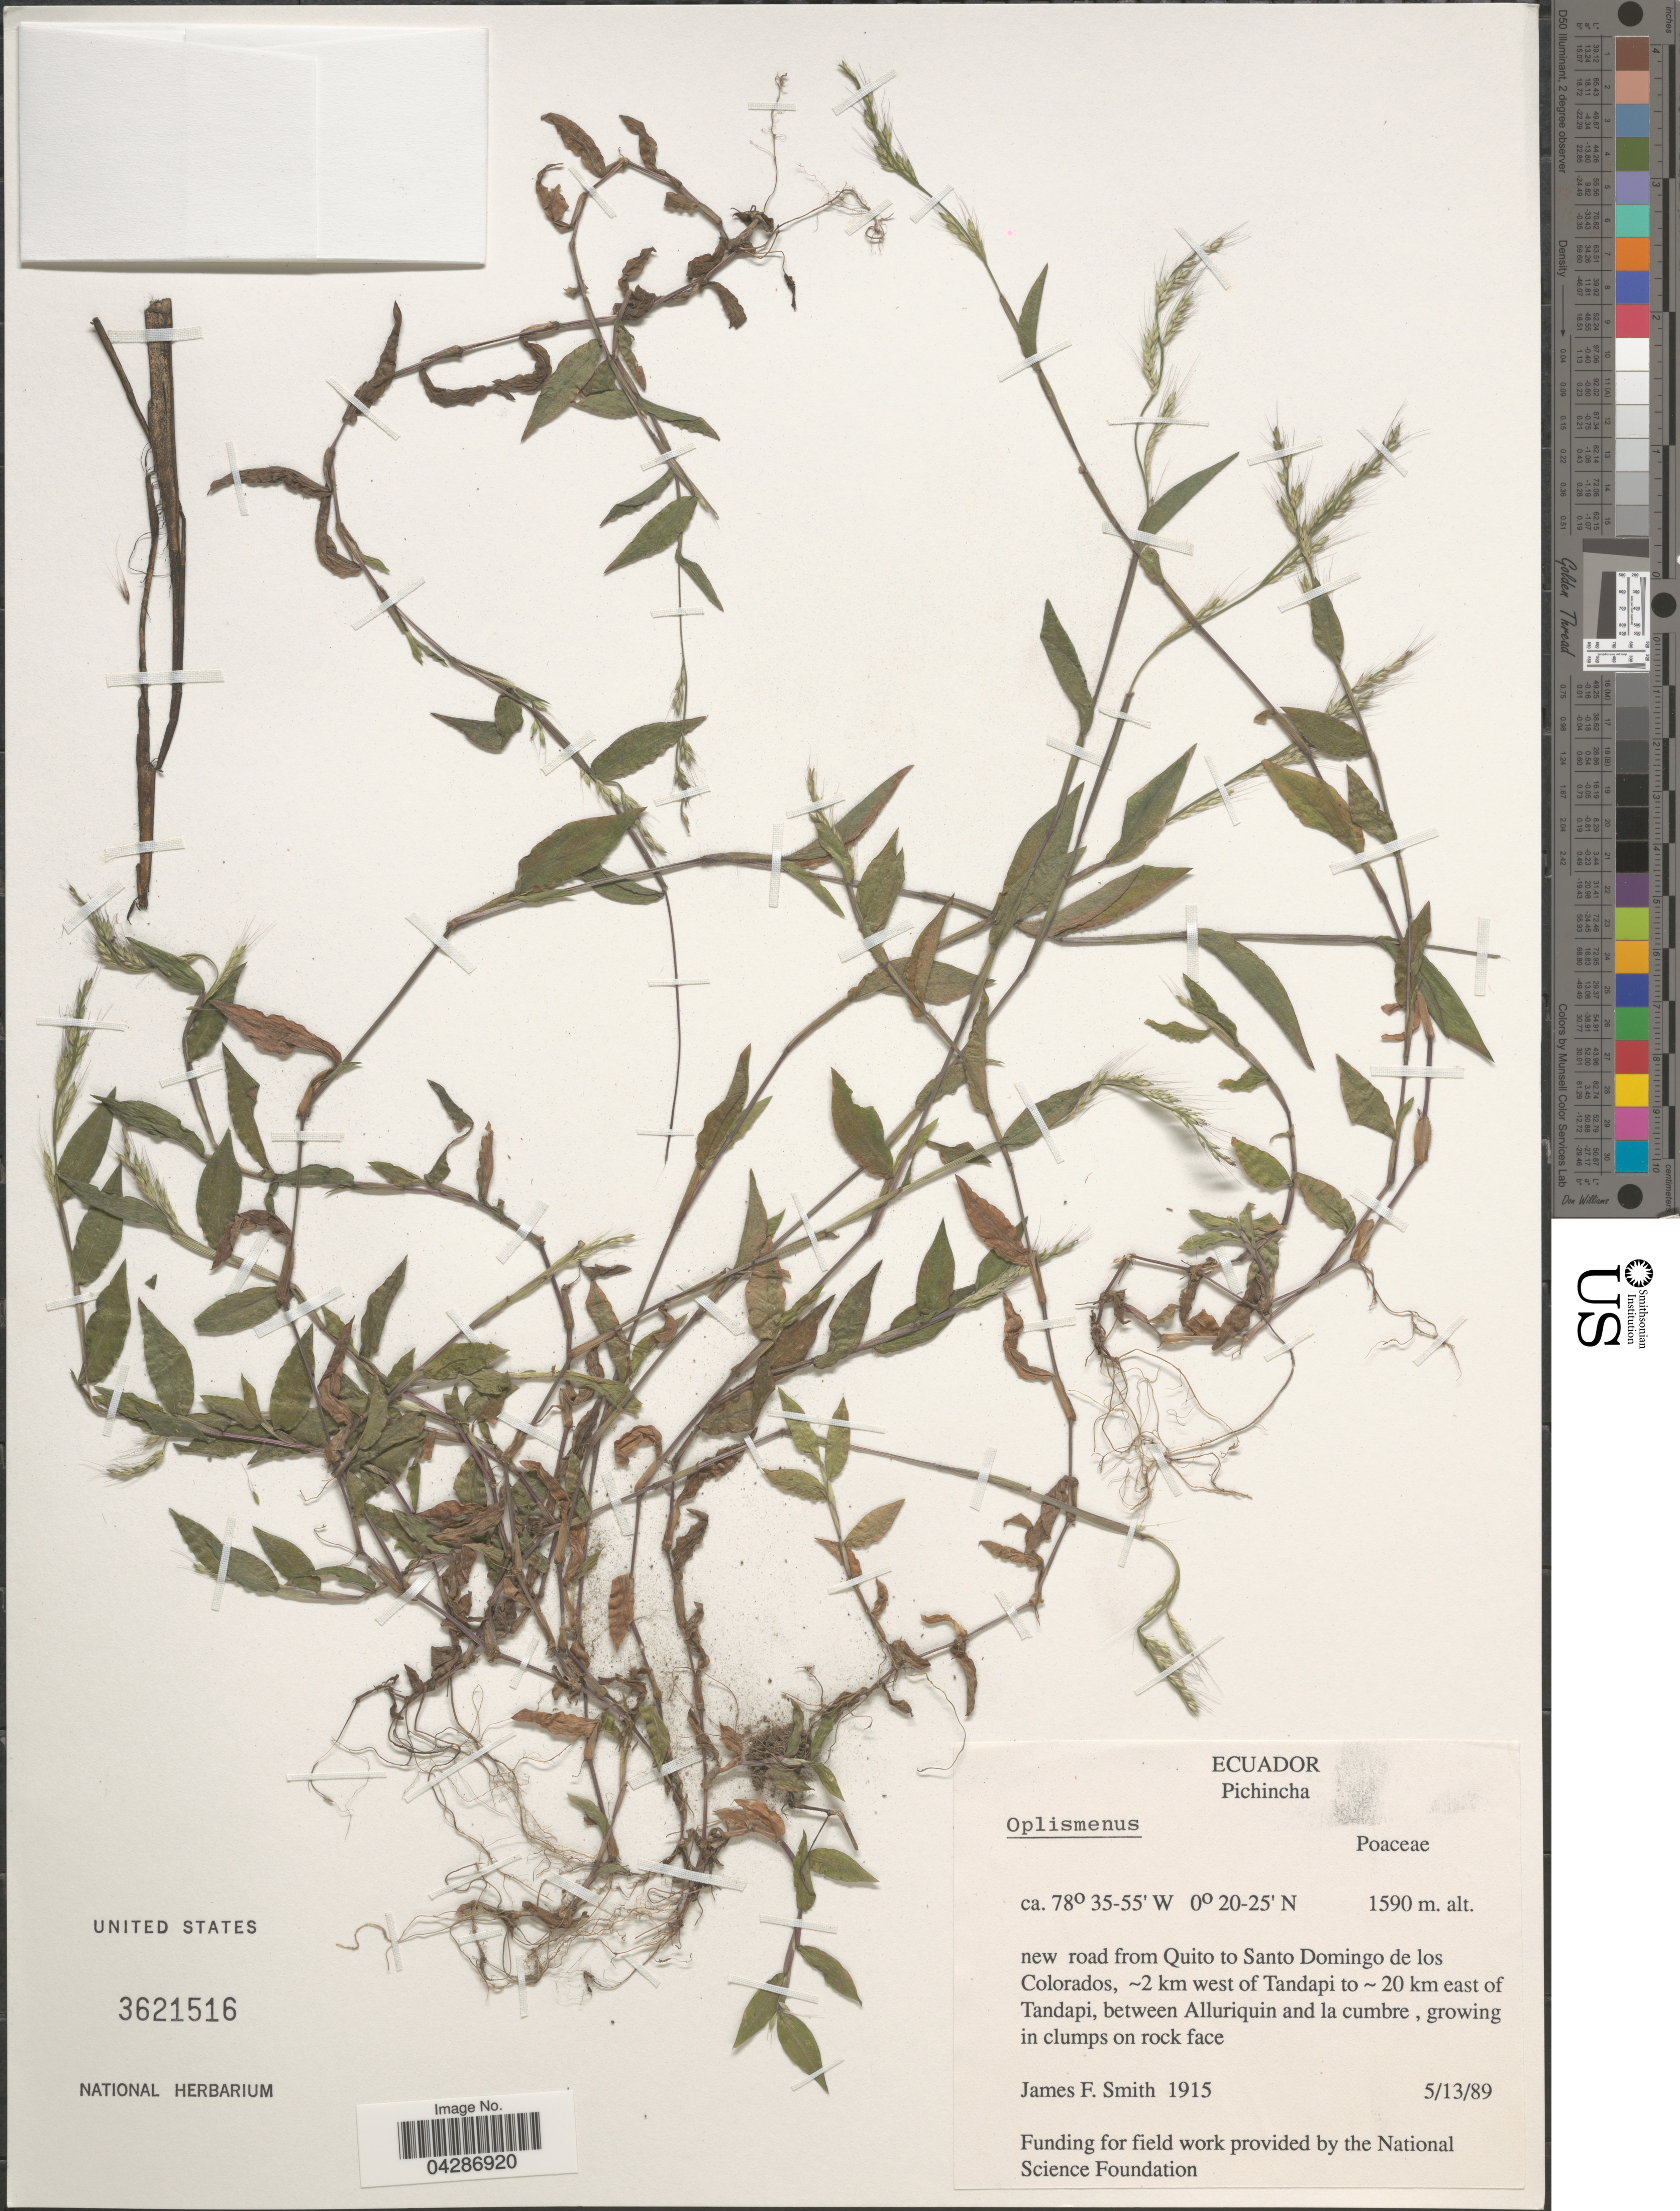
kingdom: Plantae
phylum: Tracheophyta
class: Liliopsida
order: Poales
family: Poaceae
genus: Oplismenus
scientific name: Oplismenus sp.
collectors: J. F. Smith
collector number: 1915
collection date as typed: Transcribed d/m/y: 13/5/89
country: Ecuador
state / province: Pichincha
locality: Pichincha. New road from Quito to Santo Domingo de los Colorados, ~ 2 km west of Tandapi to ~ 20 km east of Tandapi, between Alluriquin and la cumbre, growing in clumps on rock face.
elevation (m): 1590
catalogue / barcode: US 3621516